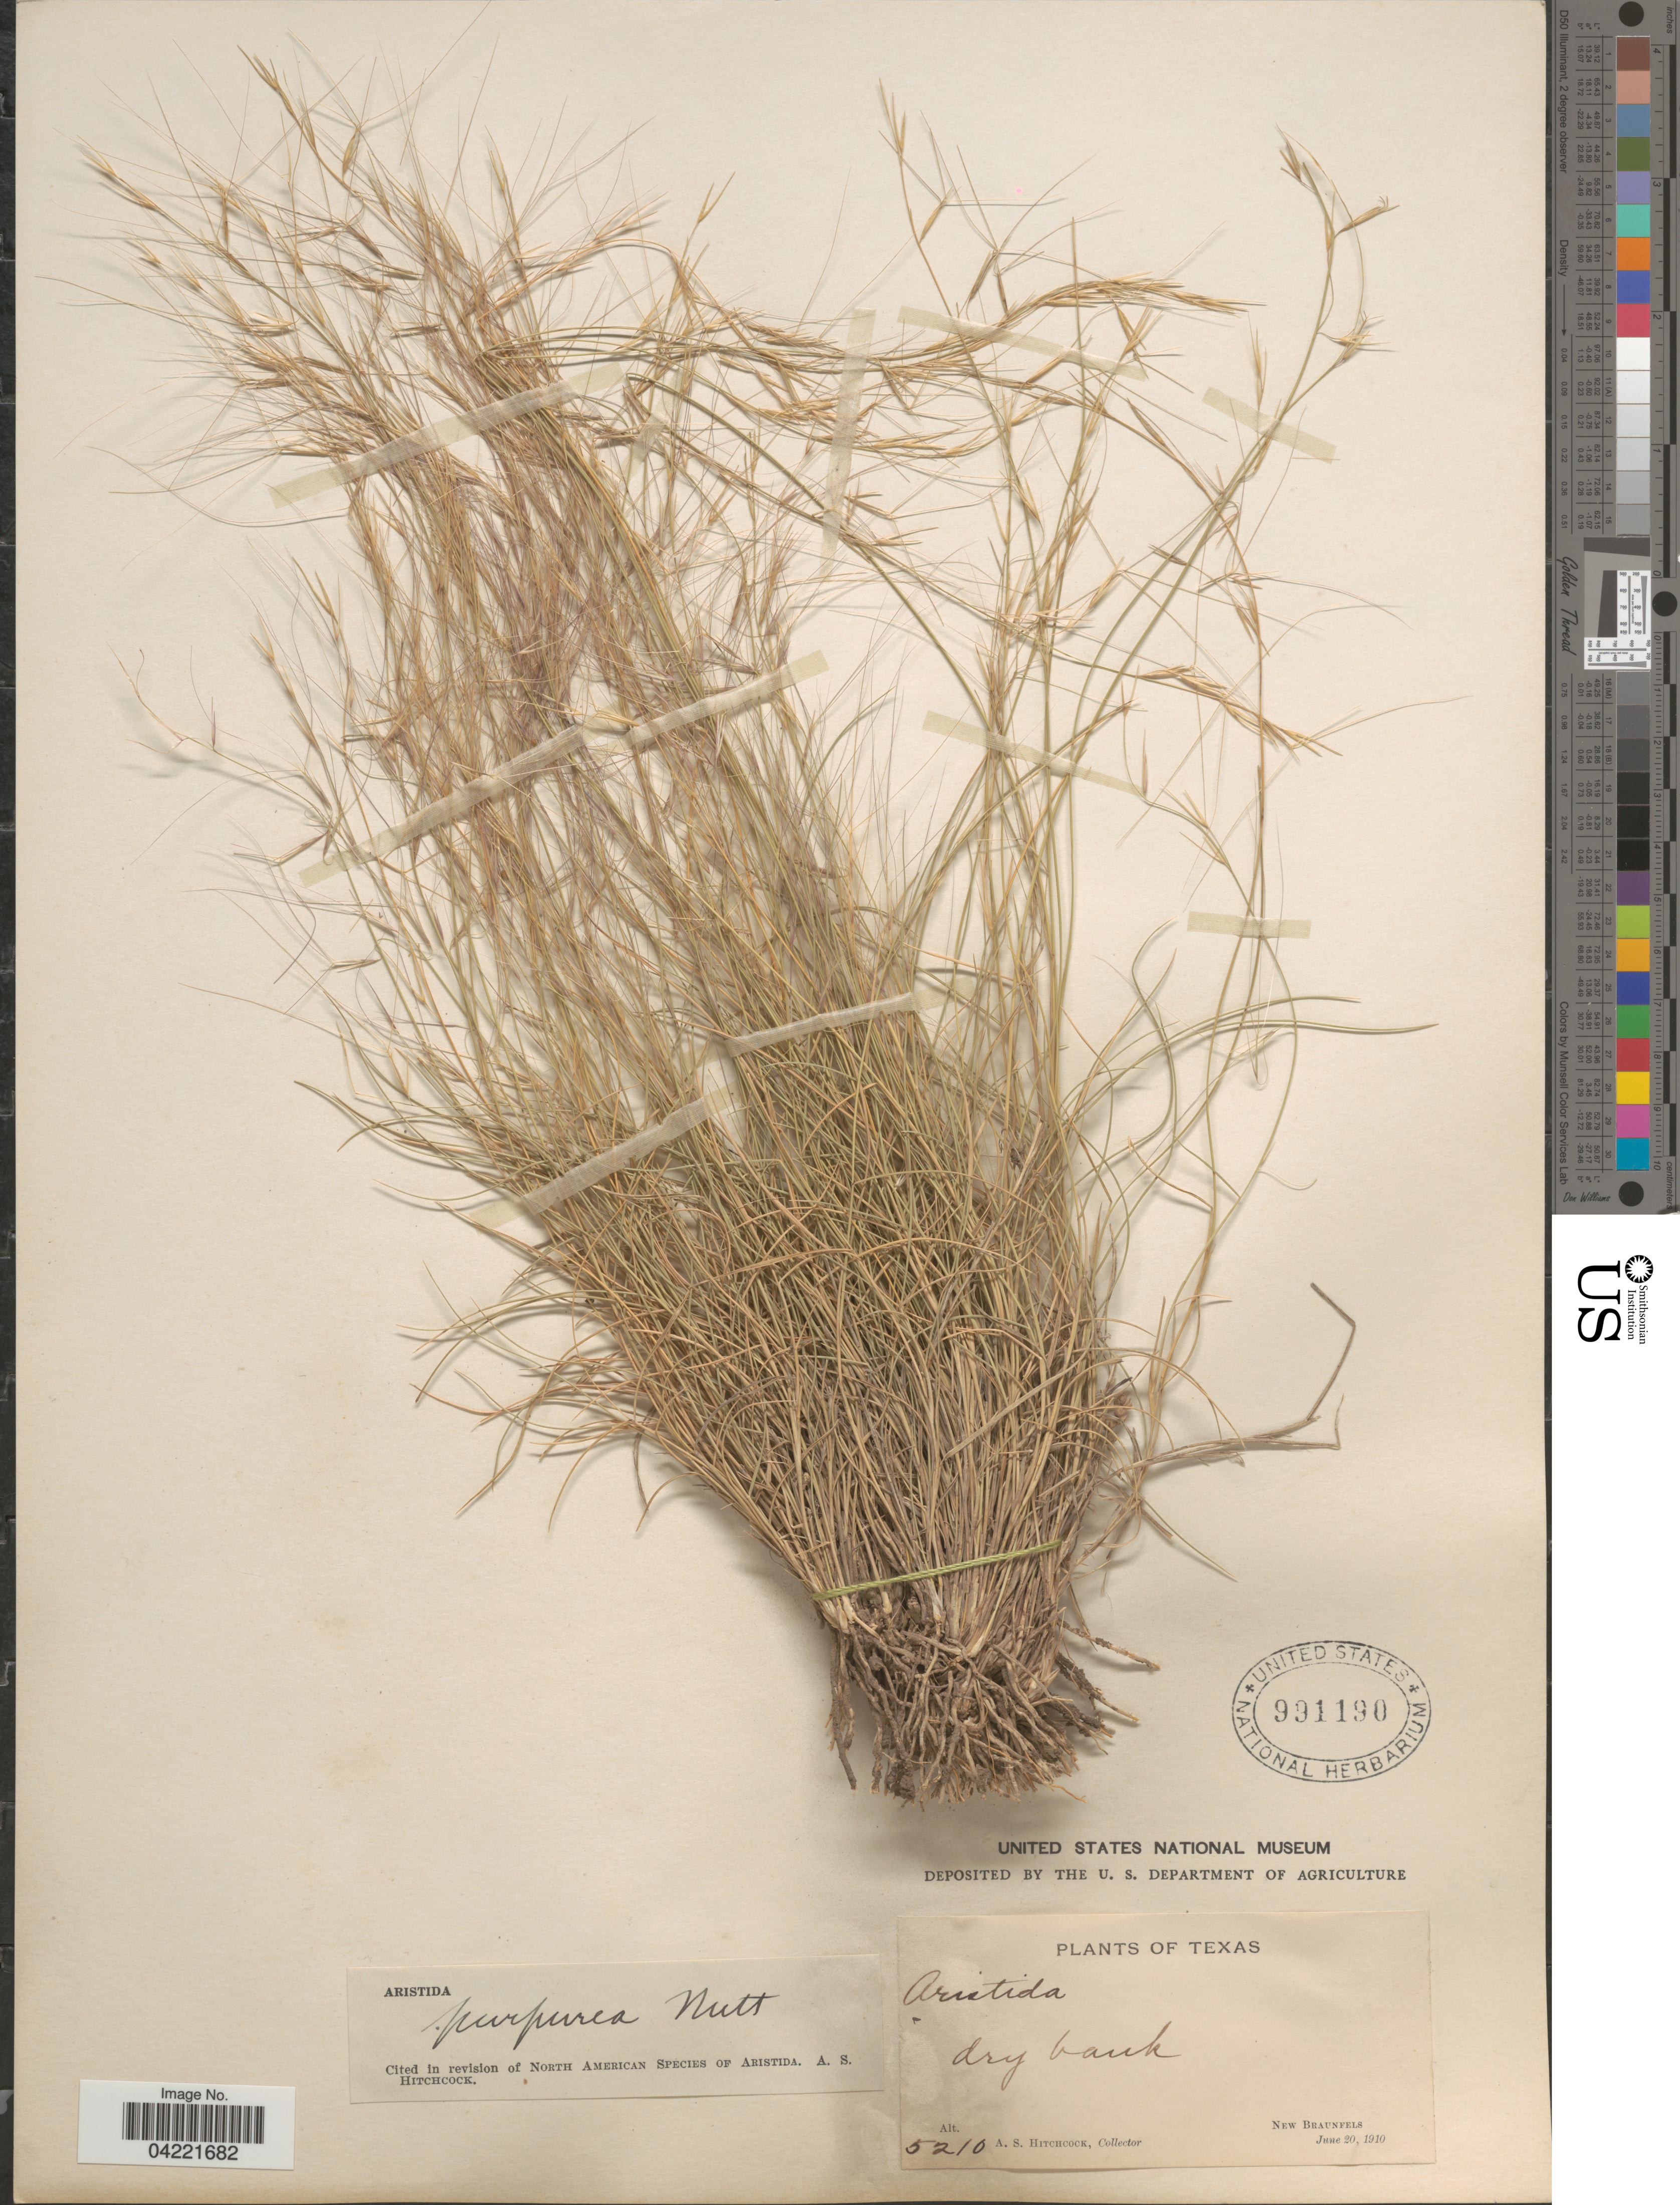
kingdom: Plantae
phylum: Tracheophyta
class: Liliopsida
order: Poales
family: Poaceae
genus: Aristida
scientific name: Aristida purpurea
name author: Nutt.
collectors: A. S. Hitchcock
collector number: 5210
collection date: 1910-06-20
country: United States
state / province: Texas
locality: New Braunfels.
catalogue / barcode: US 991190